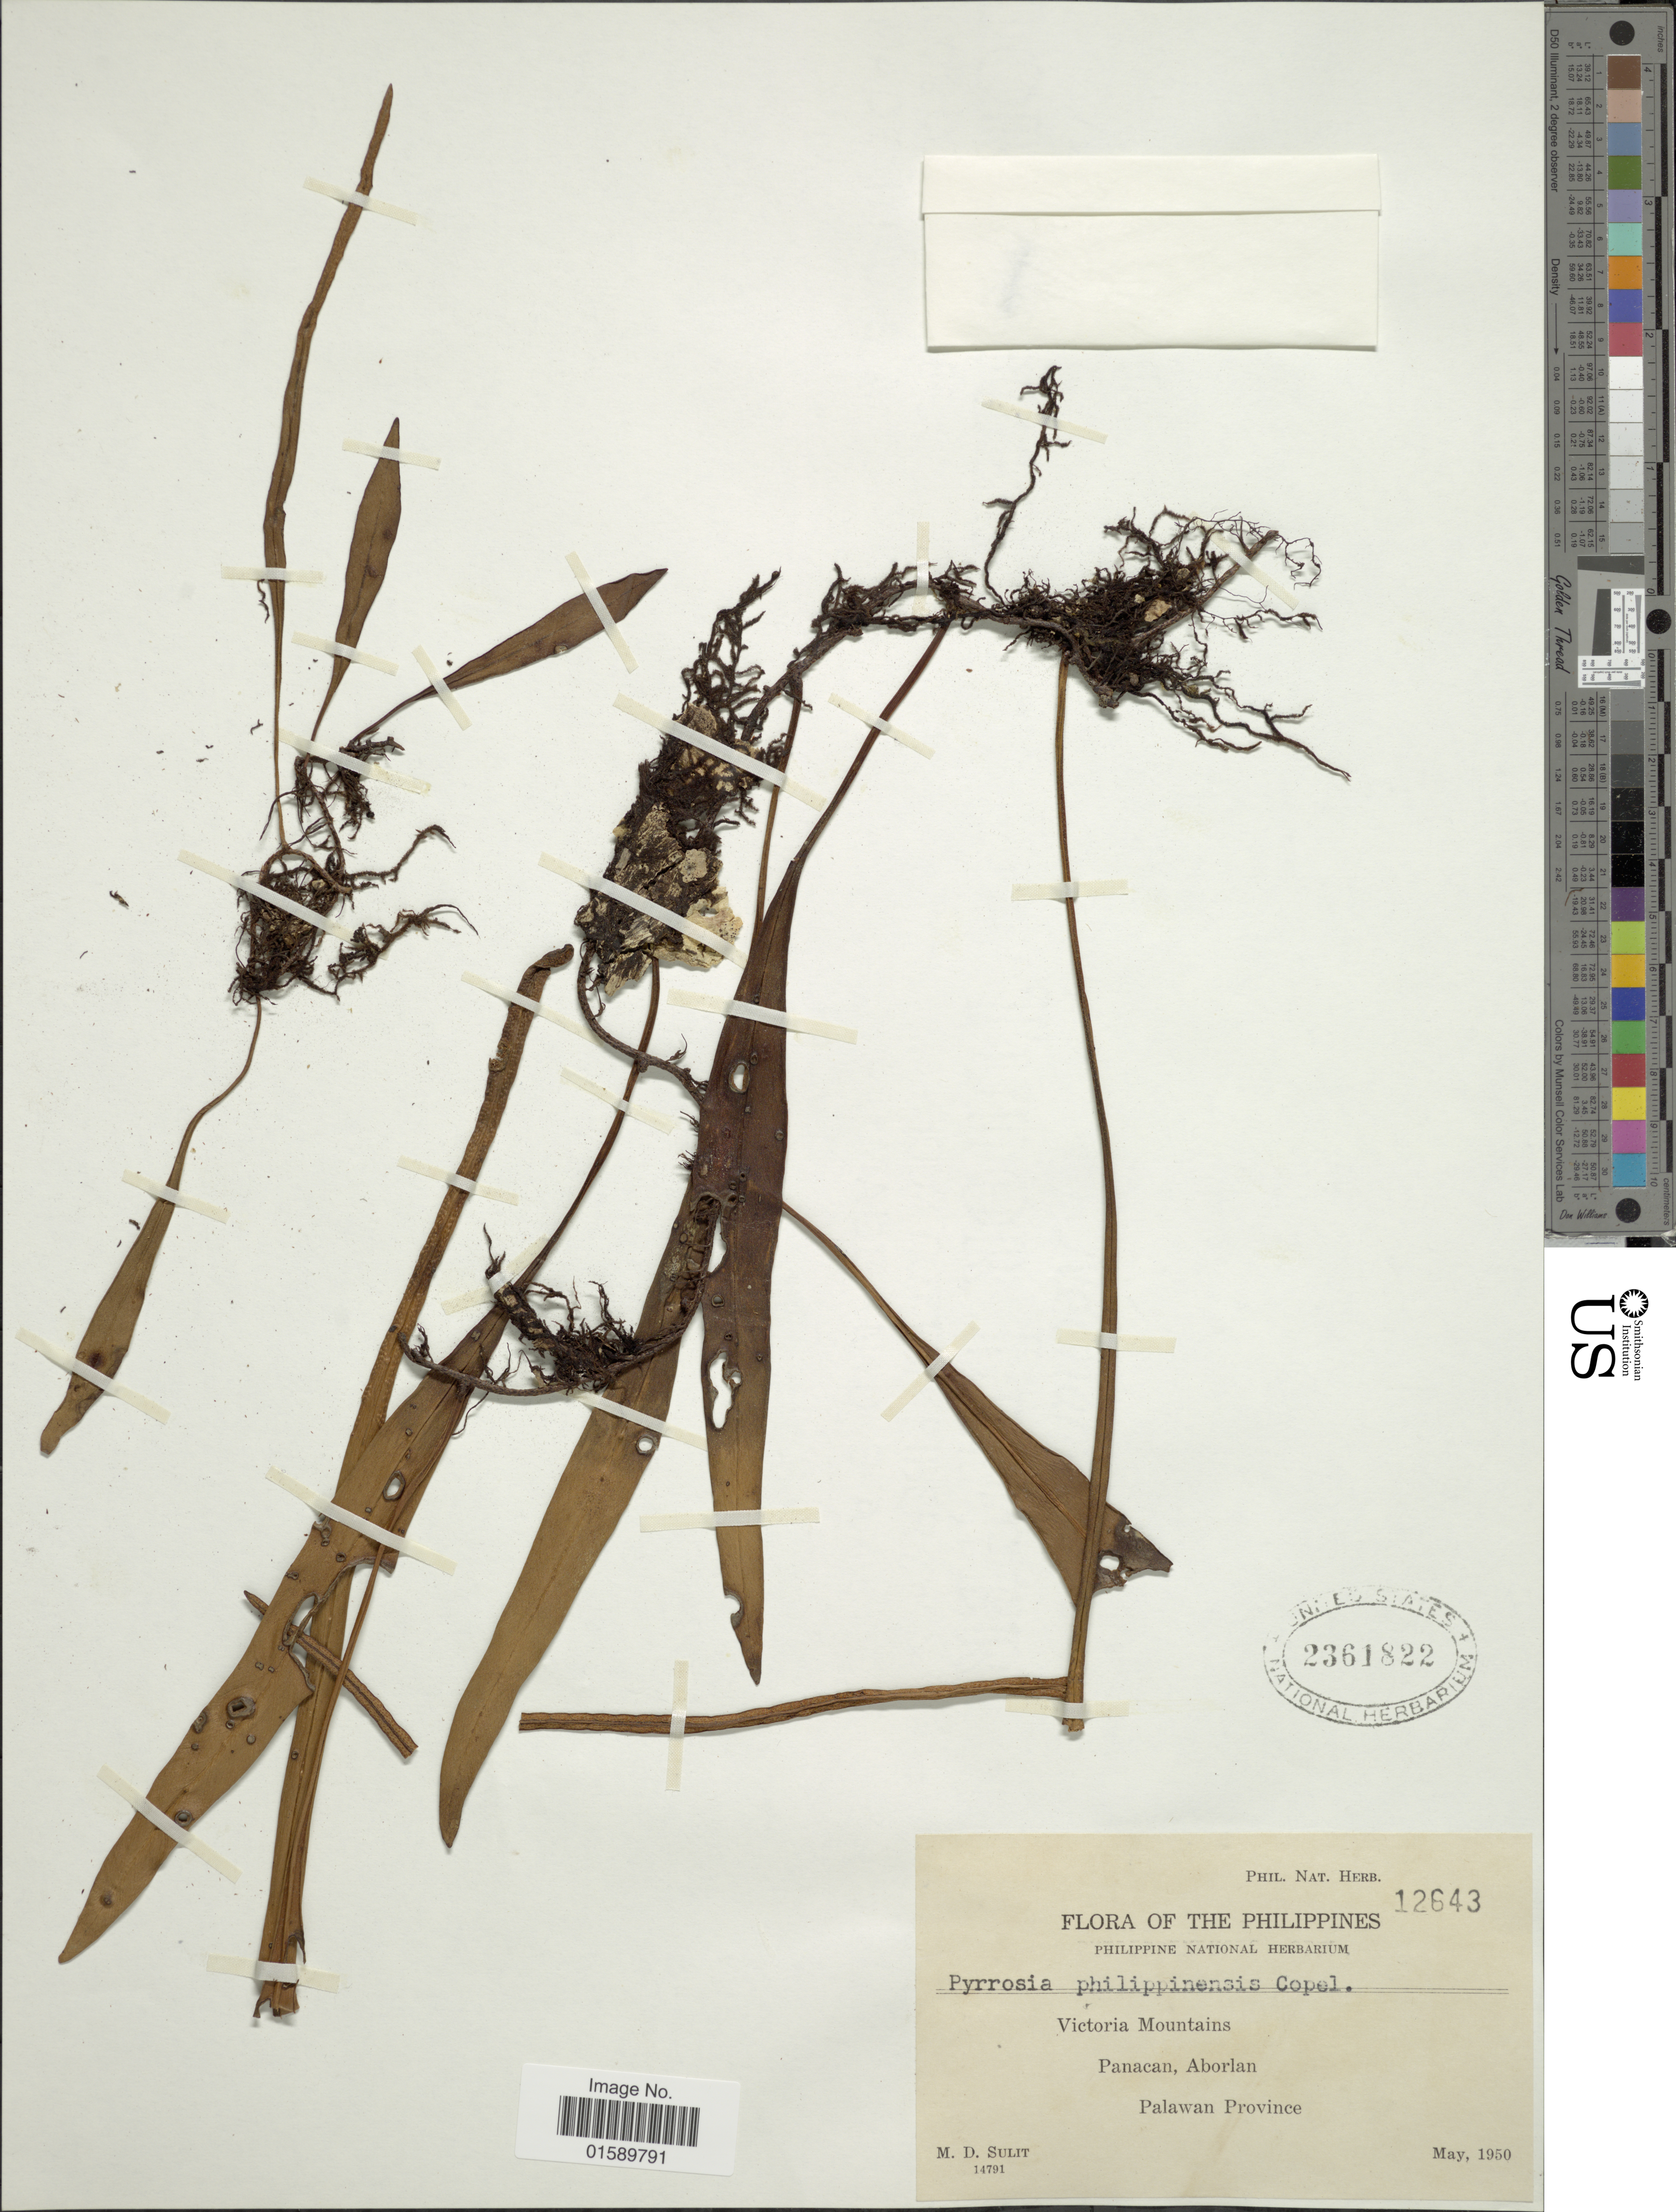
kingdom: Plantae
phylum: Tracheophyta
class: Polypodiopsida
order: Polypodiales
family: Polypodiaceae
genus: Pyrrosia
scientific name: Pyrrosia samarensis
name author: (C. Presl) Ching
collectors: M. Sulit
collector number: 12643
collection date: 1950-05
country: Philippines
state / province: Mimaropa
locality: Victoria Mountains, Panacan, Aborlan, Palawan Province.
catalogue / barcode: US 2361822